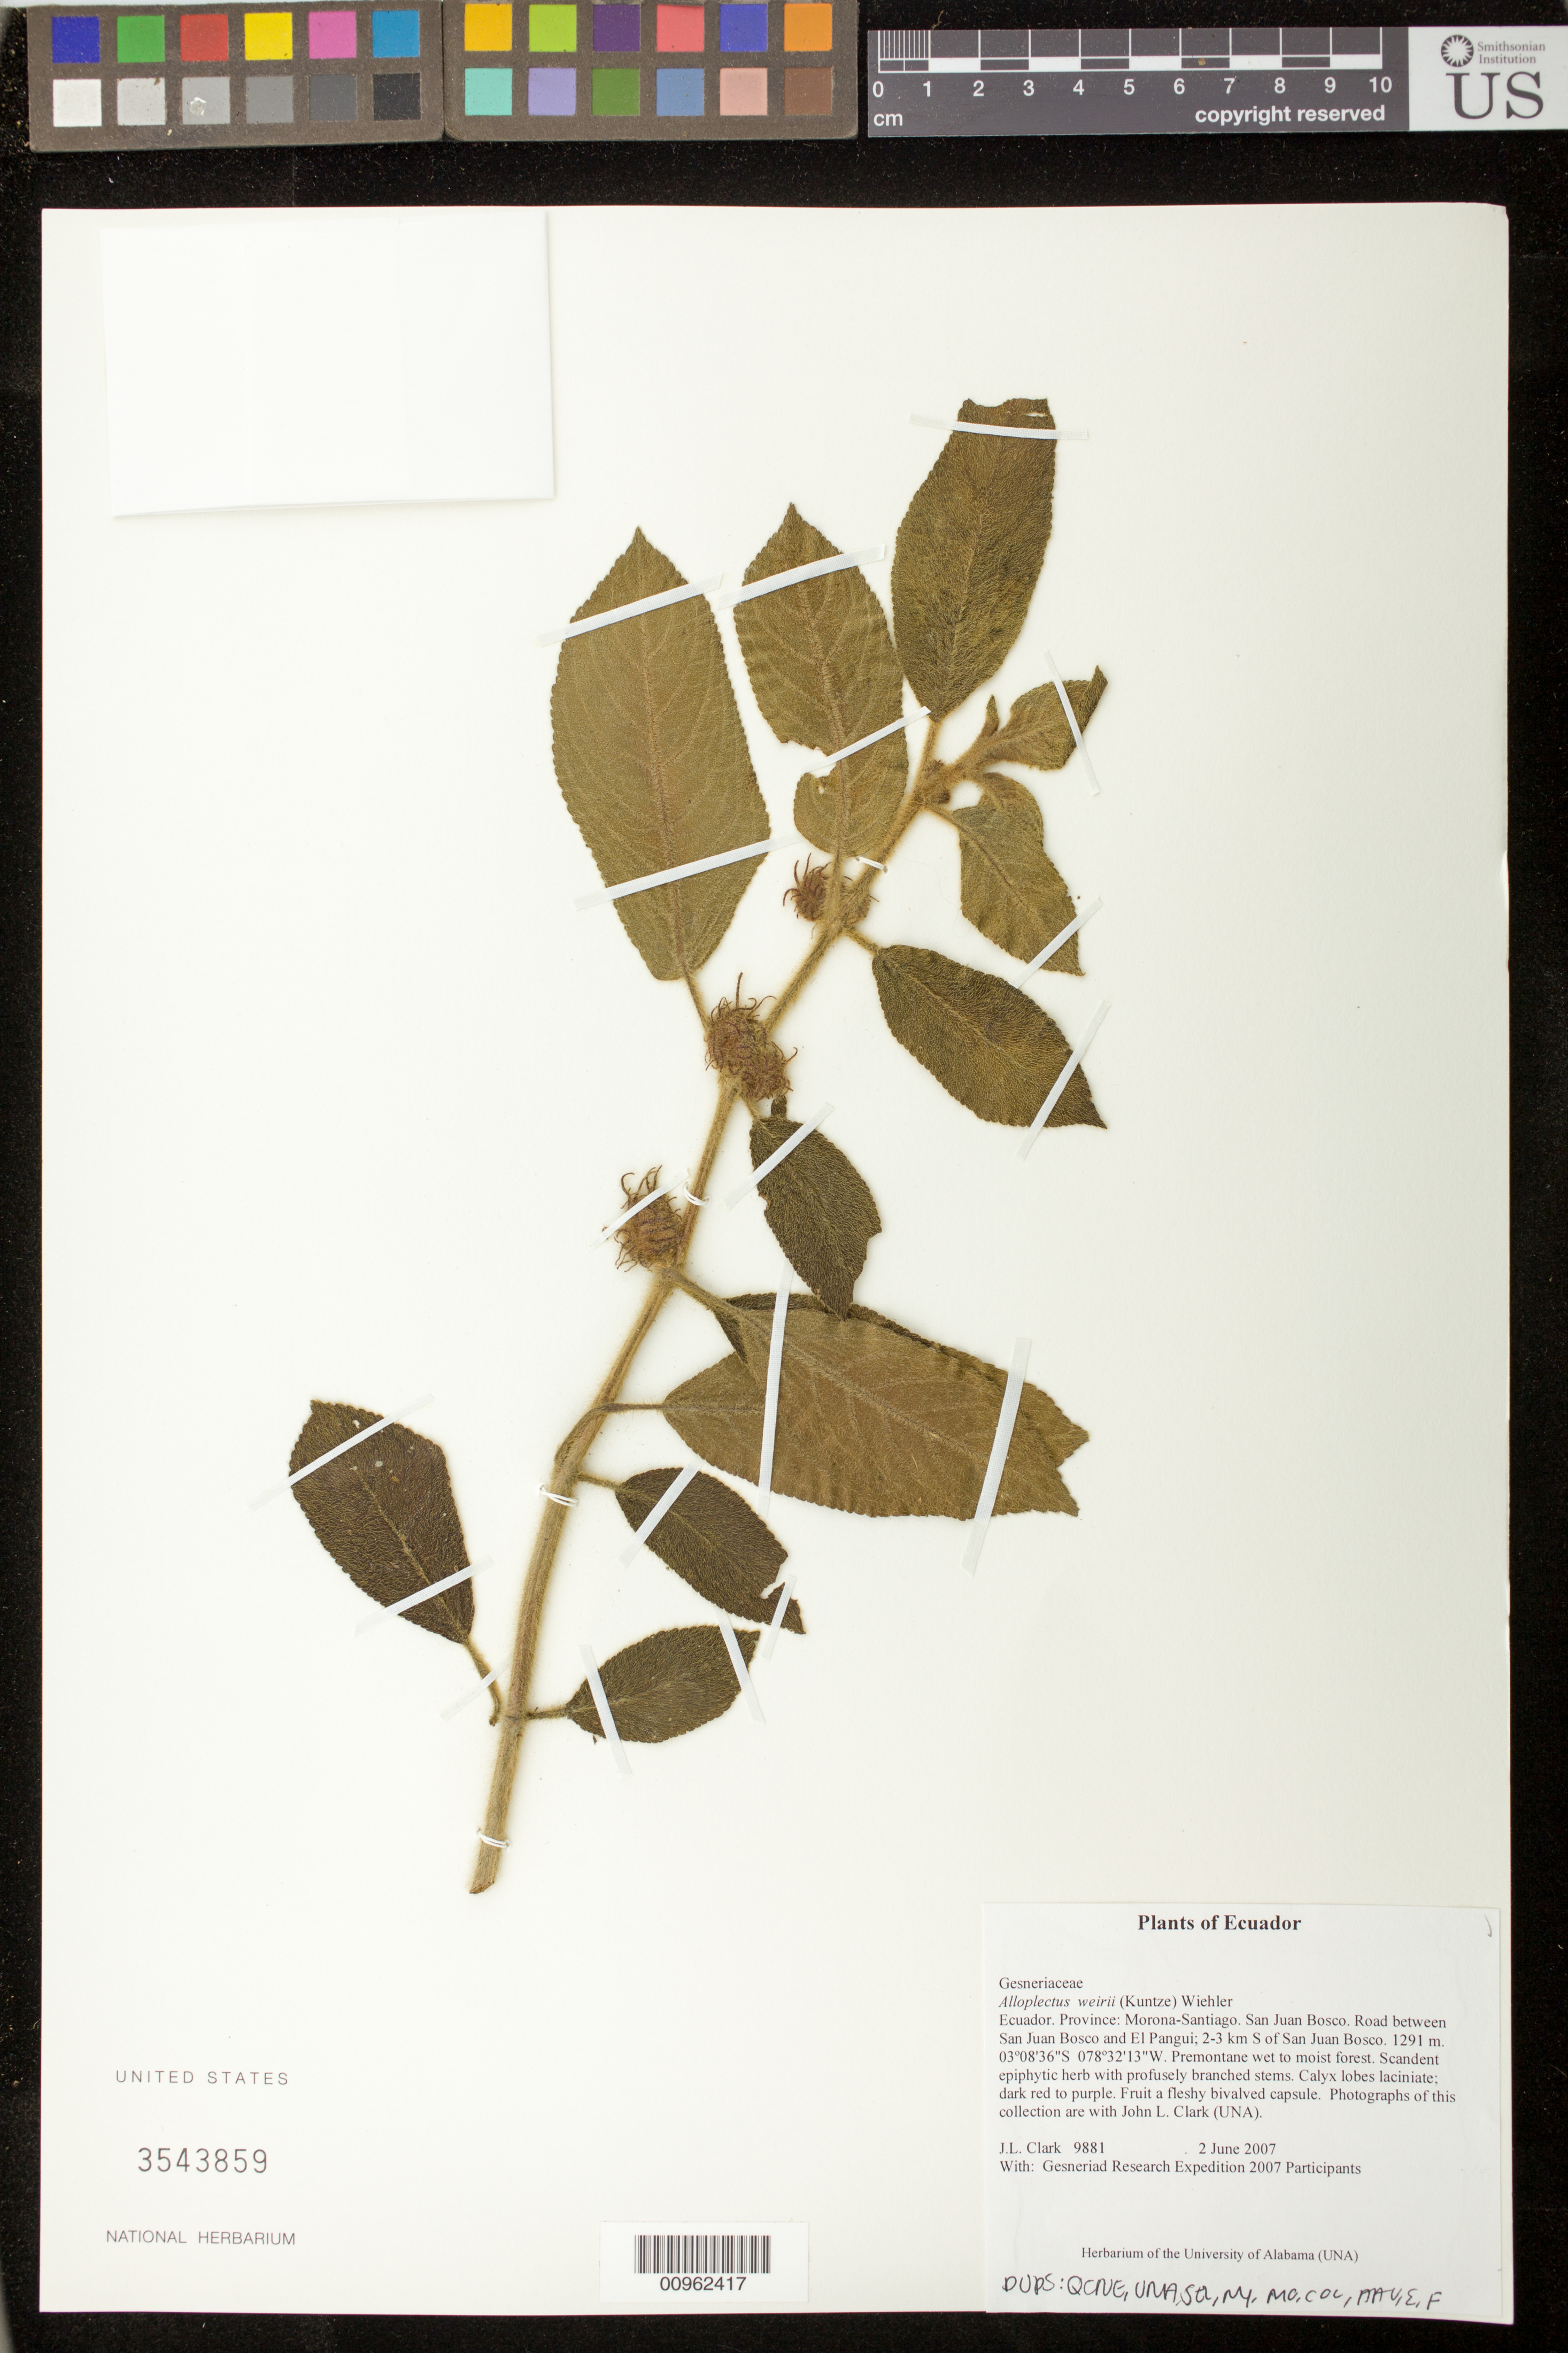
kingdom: Plantae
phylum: Tracheophyta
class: Magnoliopsida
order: Lamiales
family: Gesneriaceae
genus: Alloplectus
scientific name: Alloplectus weirii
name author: (Kuntze) Wiehler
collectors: J. L. Clark & Gesneriad Research Expedition 2007 Participants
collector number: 9881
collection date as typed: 02 Jun 2007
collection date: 2007-06-02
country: Ecuador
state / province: Morona-Santiago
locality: San Juan Bosco. Road between San Juan Bosco and El Pangui; 2-3 km S of San Juan Bosco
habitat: Premontane wet to moist forest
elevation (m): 1291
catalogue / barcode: US 3543859